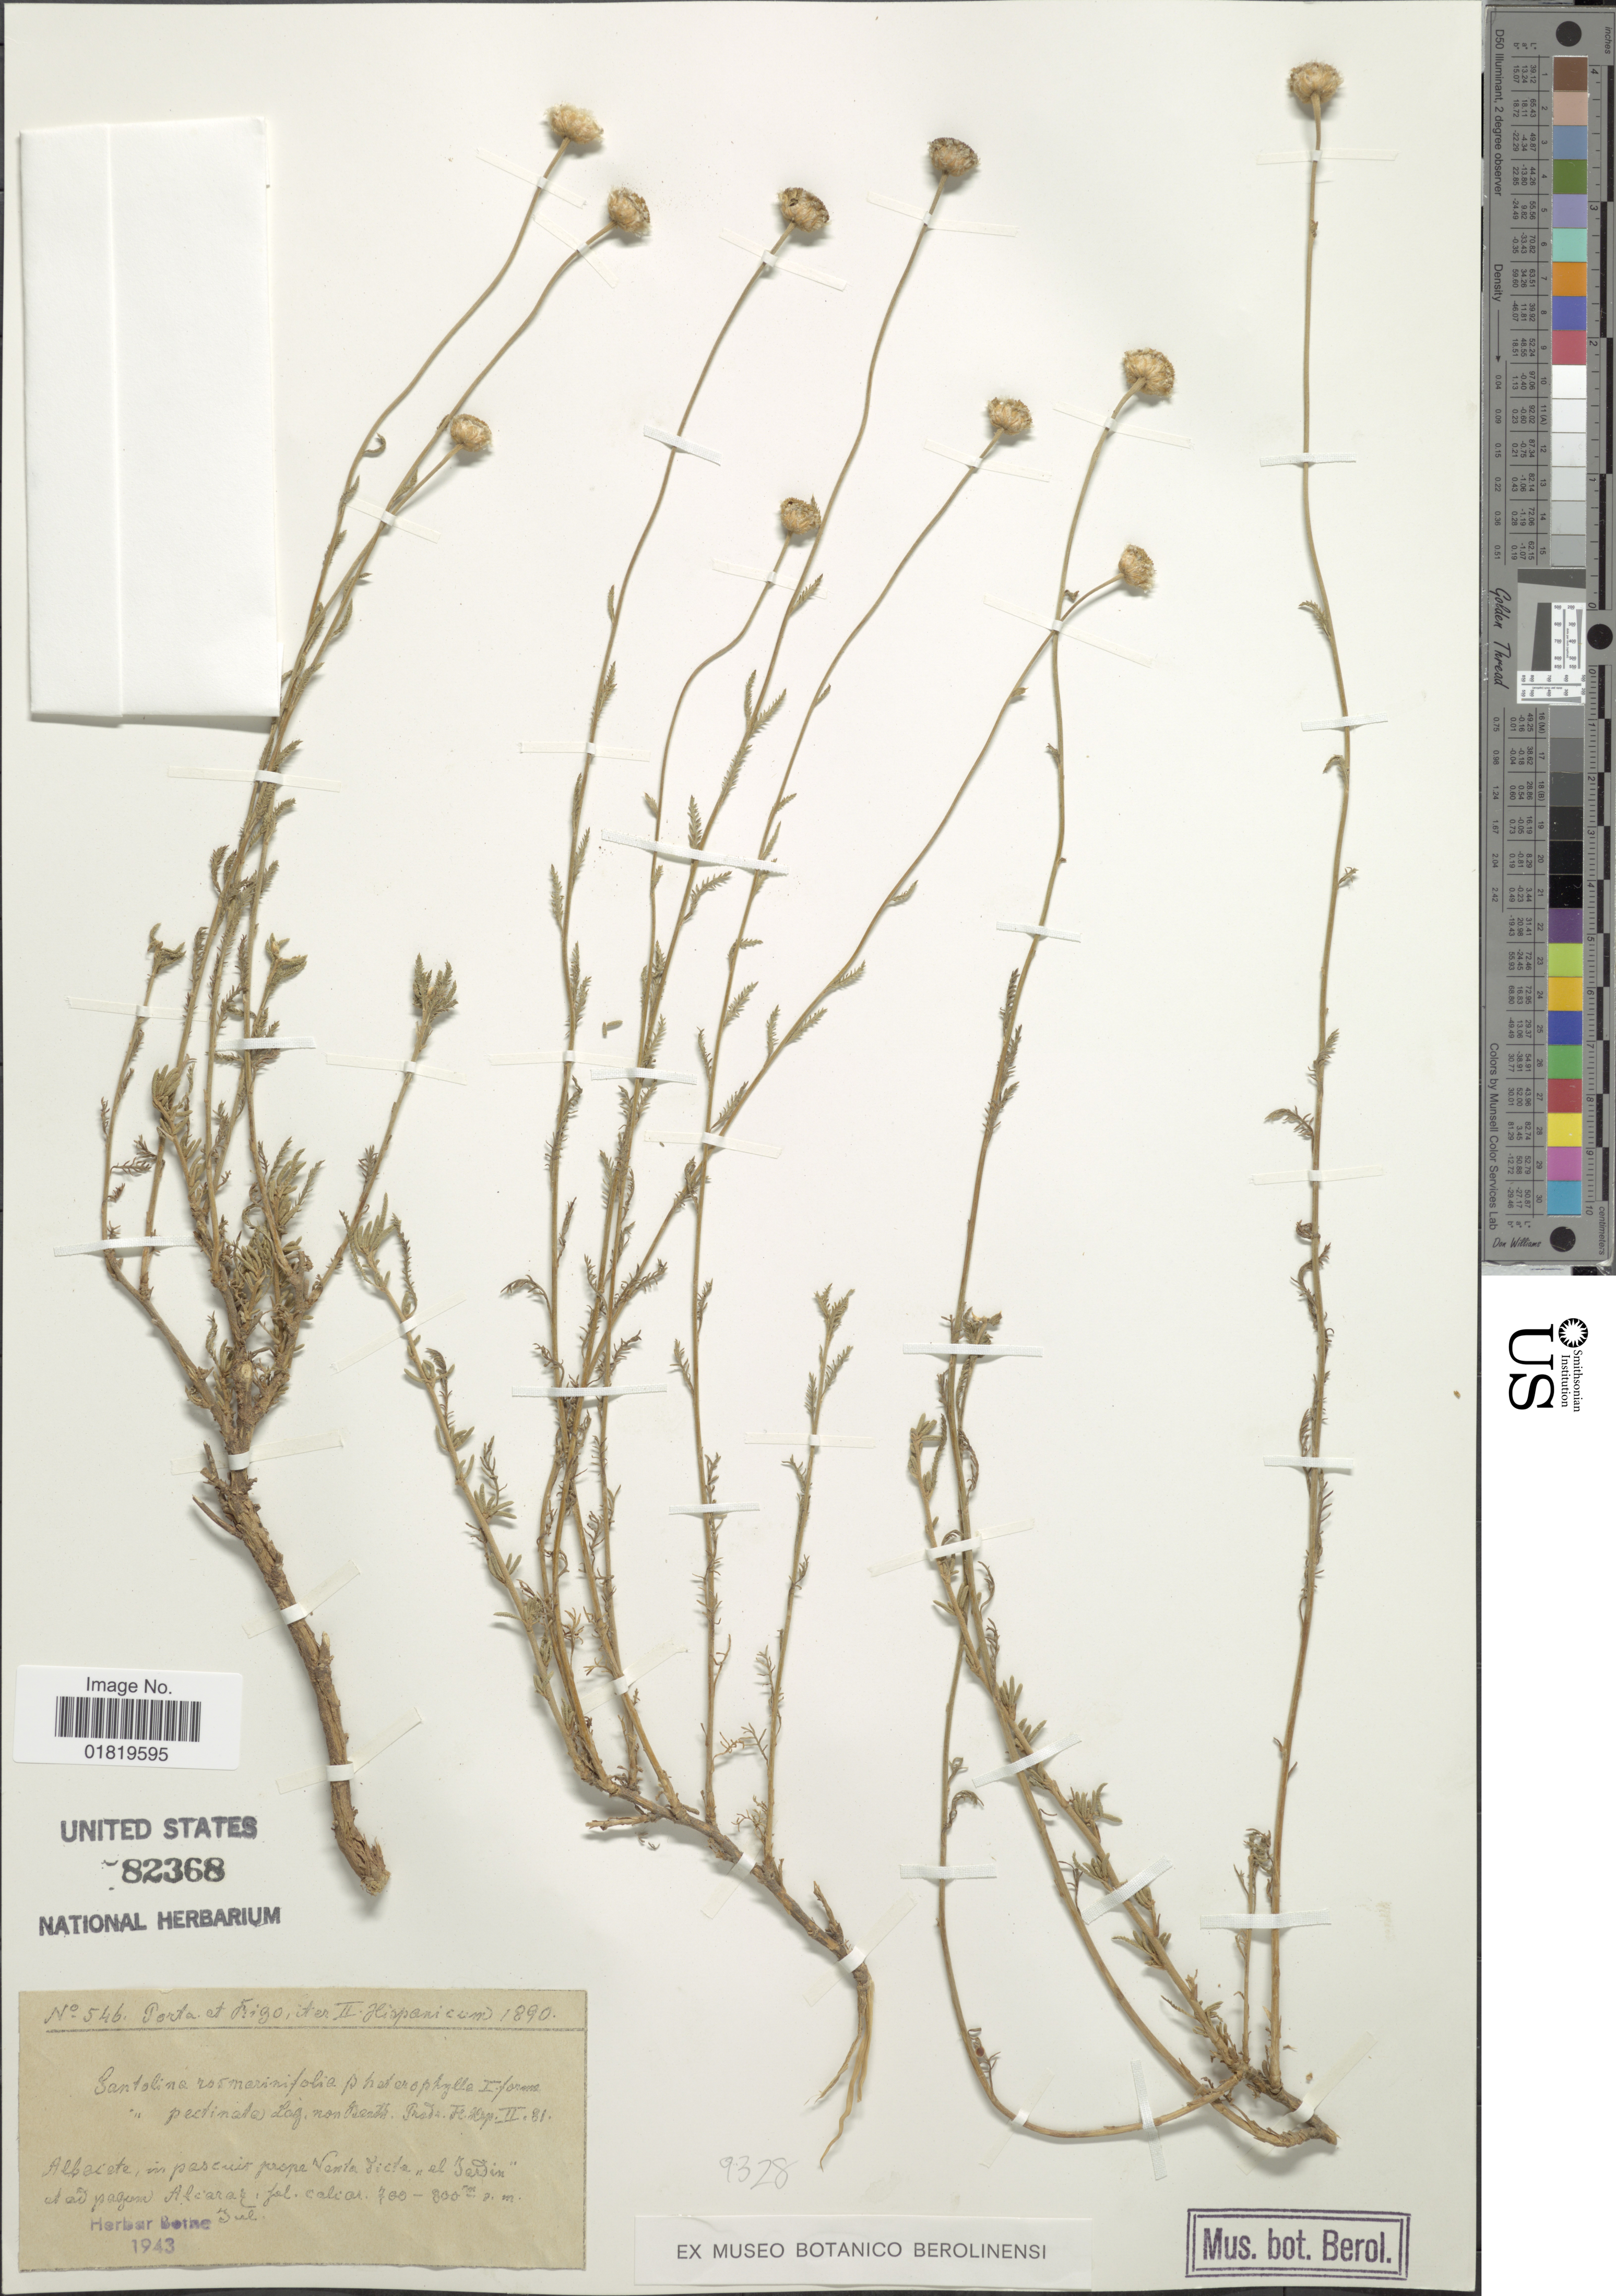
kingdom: Plantae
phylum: Tracheophyta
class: Magnoliopsida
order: Asterales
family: Asteraceae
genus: Santolina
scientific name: Santolina rosmarinifolia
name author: L.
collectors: Porta & -. Frigo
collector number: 546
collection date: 1890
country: Spain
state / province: Castilla-La Mancha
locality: Hispanicum, Albacete, prope Venta dicta "el Jardin" et ad pagnum Alcaraz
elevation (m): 700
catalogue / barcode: US 82368